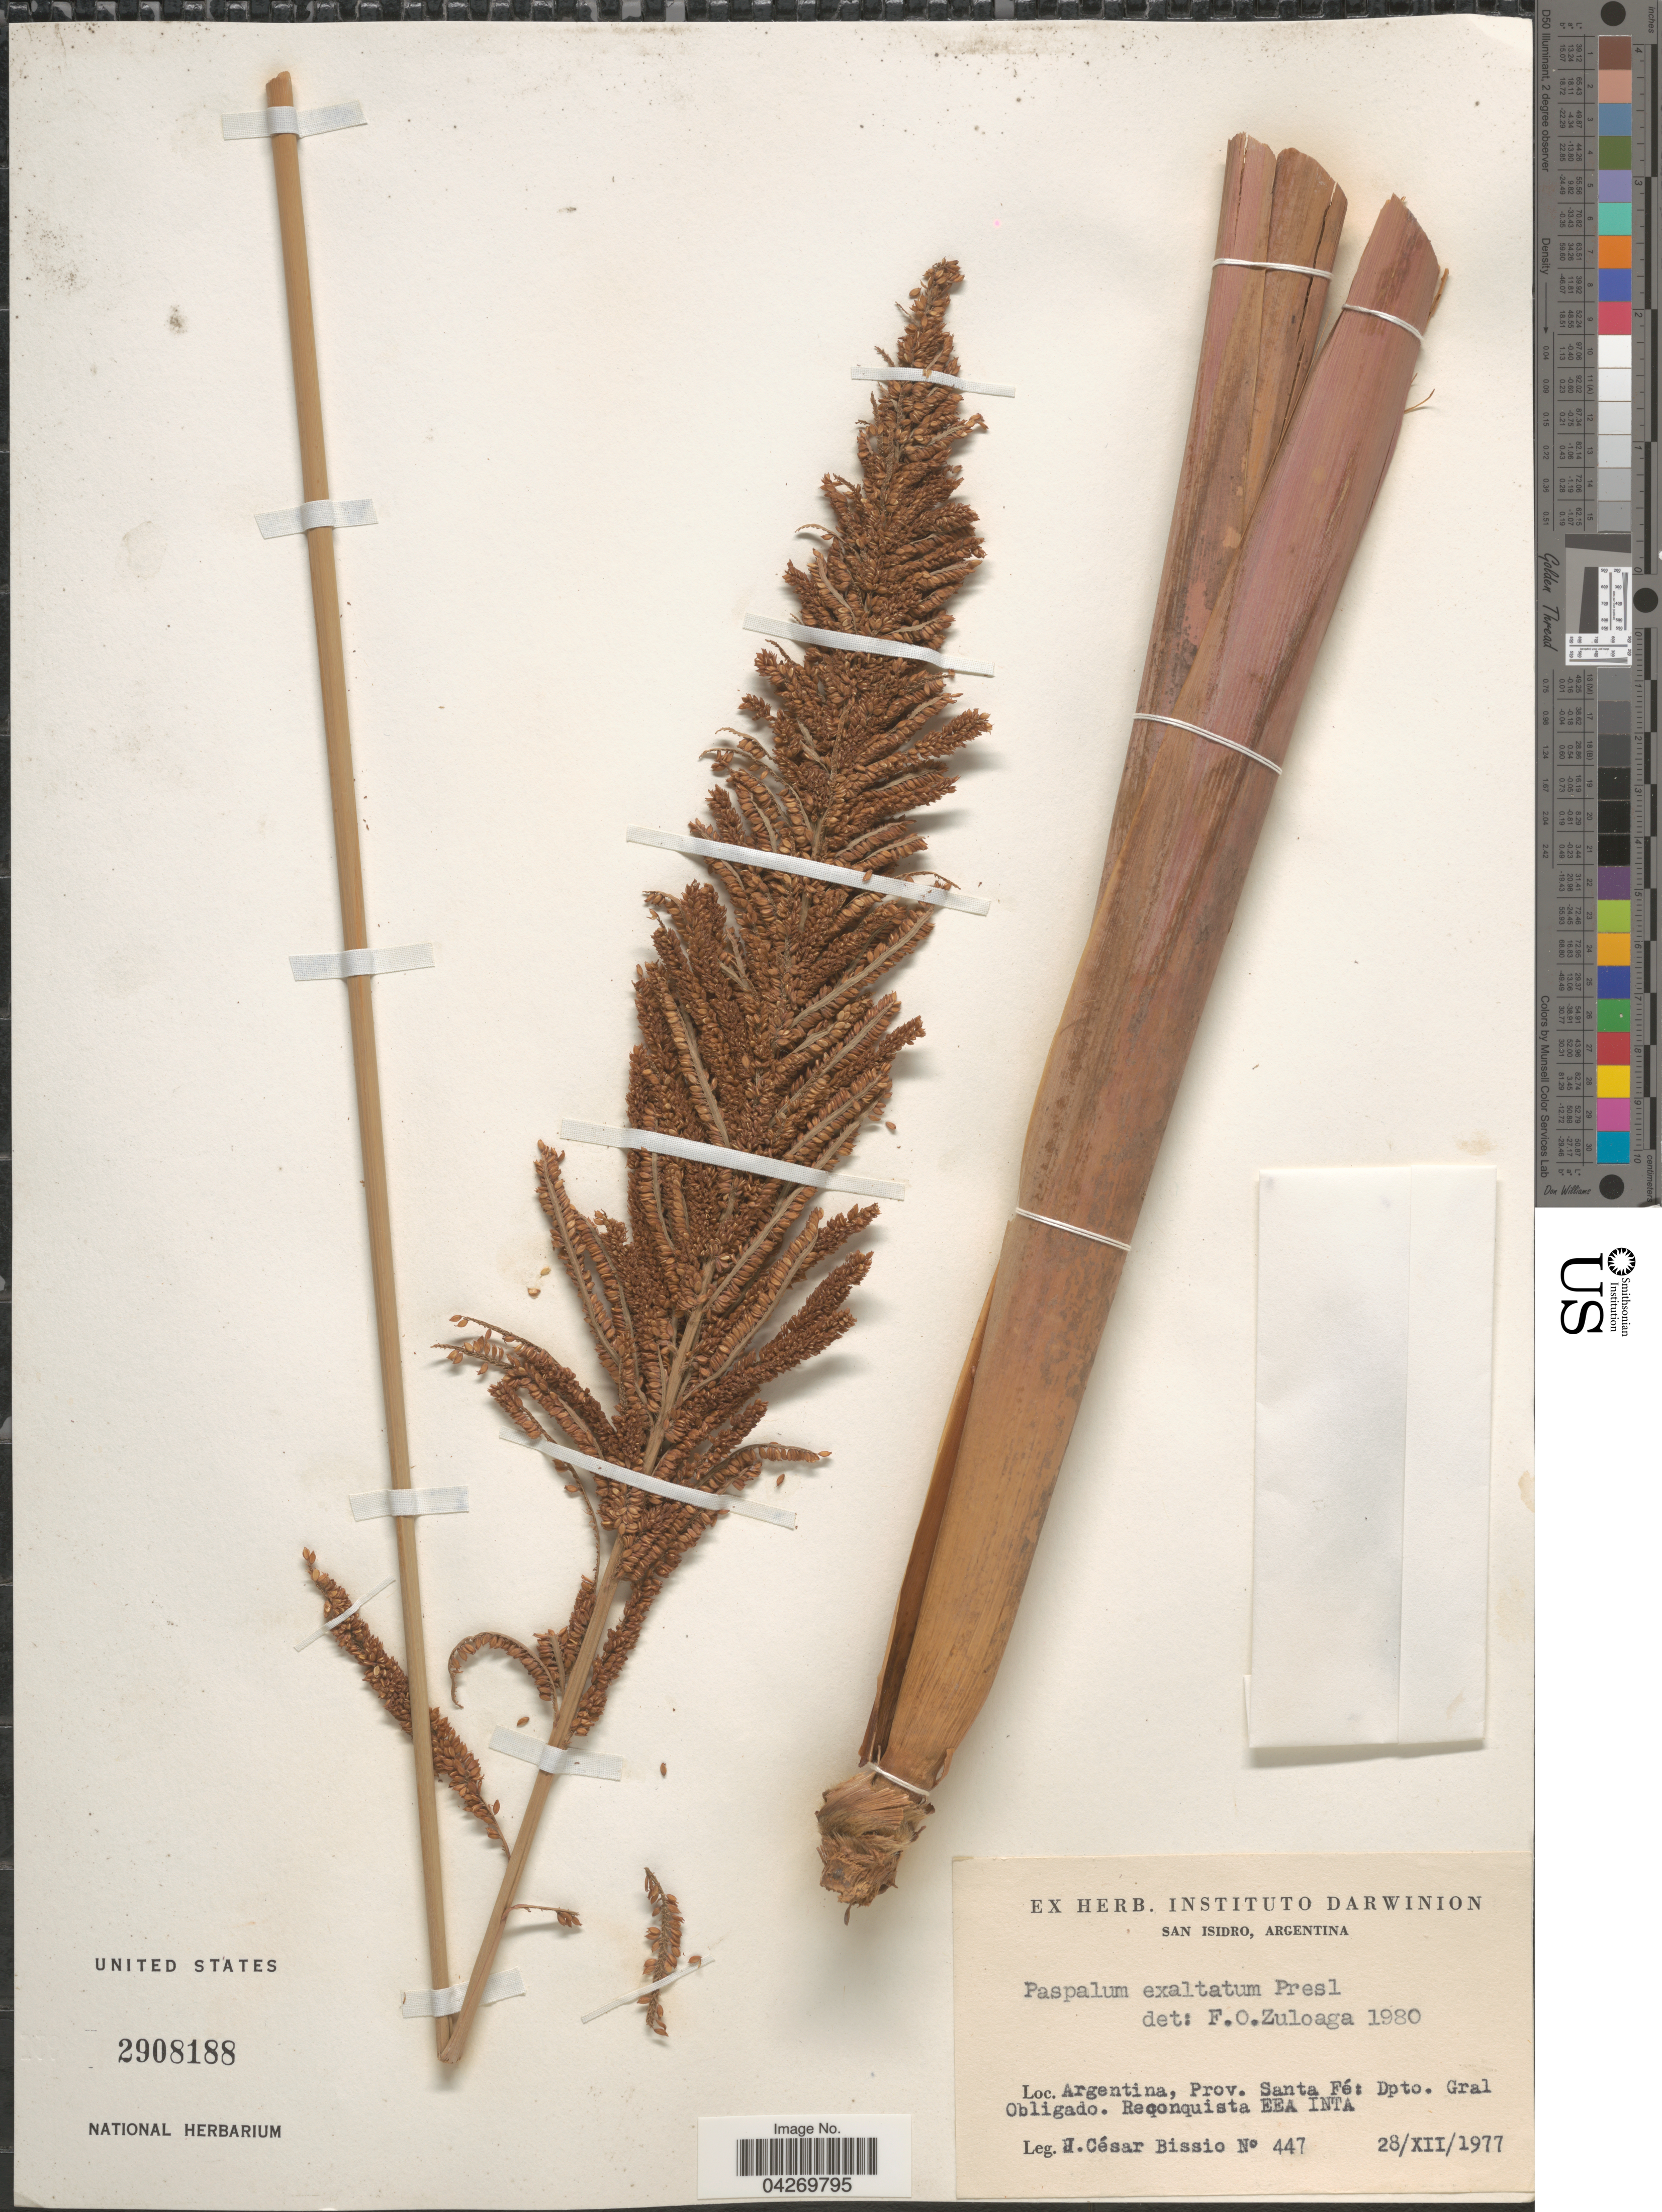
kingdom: Plantae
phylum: Tracheophyta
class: Liliopsida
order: Poales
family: Poaceae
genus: Paspalum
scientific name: Paspalum exaltatum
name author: J. Presl in C. Presl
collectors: J. César Bissio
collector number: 447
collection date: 1977-12-28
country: Argentina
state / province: Santa Fe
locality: San Isidro. Prov. Santa Fé: Dpto. Gral Obligado. Reconquista EEA INTA.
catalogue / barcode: US 2908188